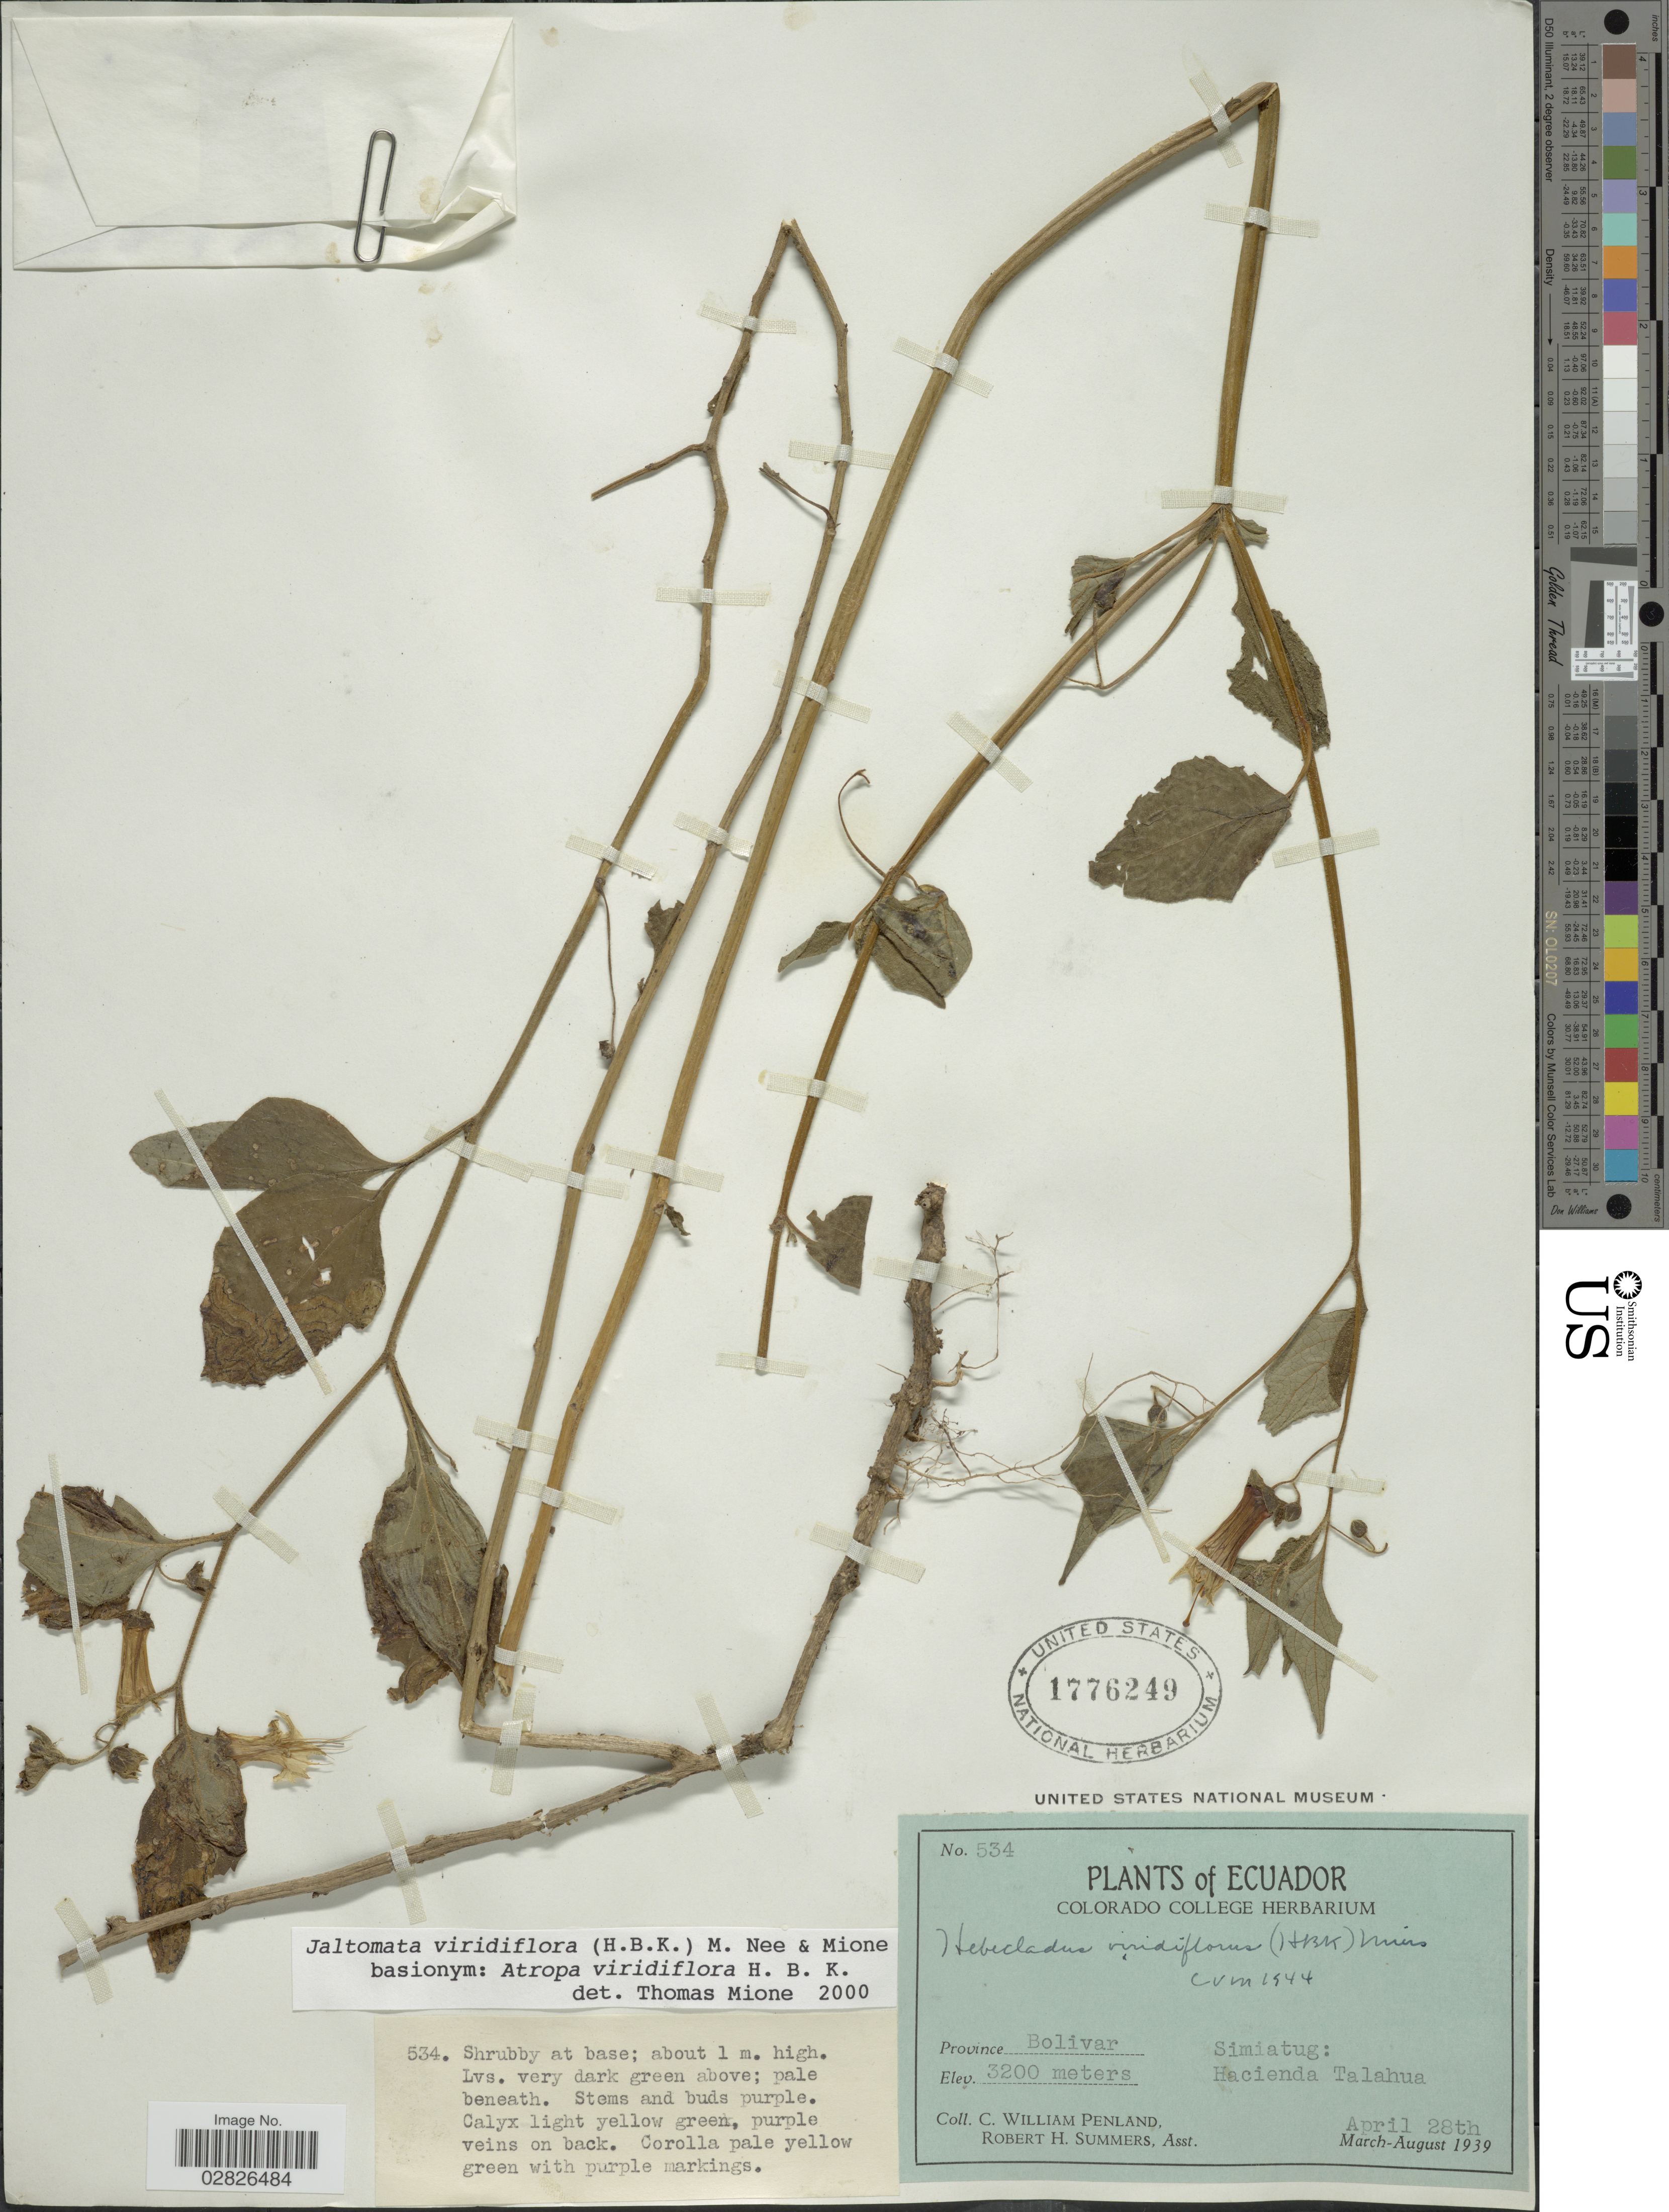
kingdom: Plantae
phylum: Tracheophyta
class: Magnoliopsida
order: Solanales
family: Solanaceae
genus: Jaltomata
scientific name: Jaltomata virdiflora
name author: (Kunth) M. Nee & Mione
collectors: C. W. Penland & R. Summers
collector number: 534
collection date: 1939-04-28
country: Ecuador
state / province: Bolívar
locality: Simiatug, Hacienda Talahua.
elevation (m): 3200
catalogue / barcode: US 1776249